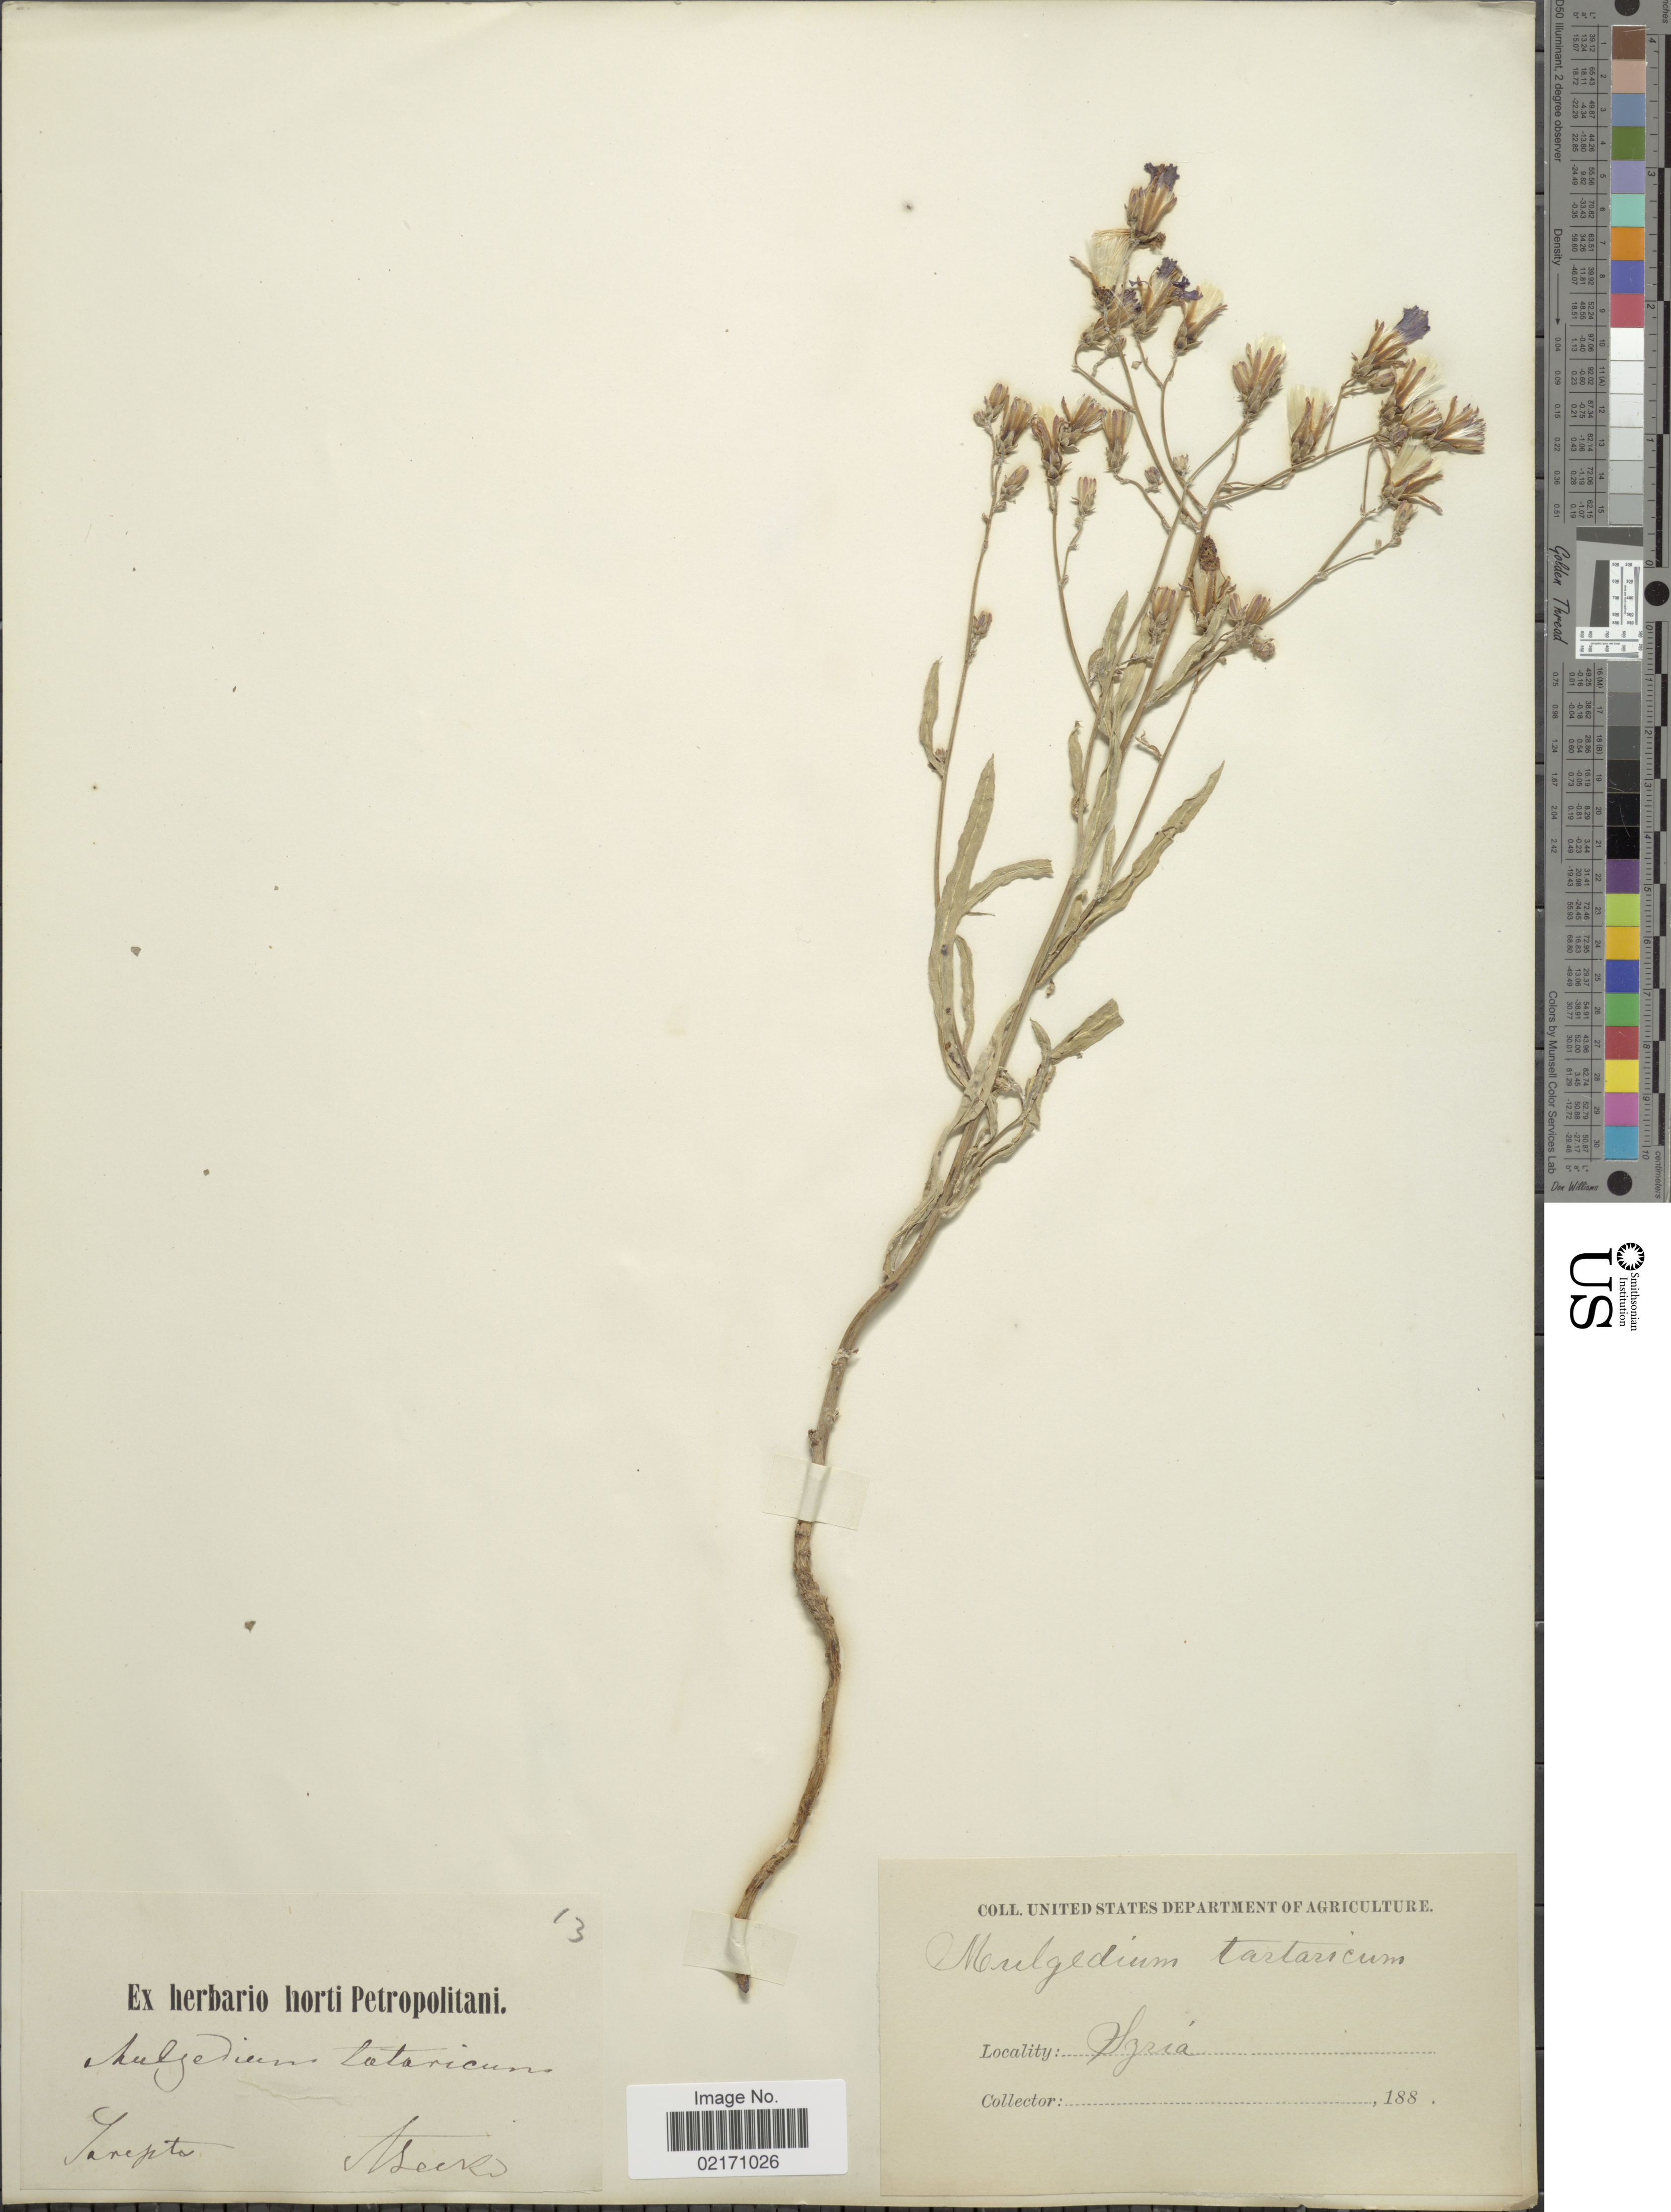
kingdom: Plantae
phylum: Tracheophyta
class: Magnoliopsida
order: Asterales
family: Asteraceae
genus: Lactuca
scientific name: Lactuca tatarica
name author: (L.) C.A. Mey.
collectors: A. Becker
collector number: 13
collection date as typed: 188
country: Russian Federation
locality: Sarepta